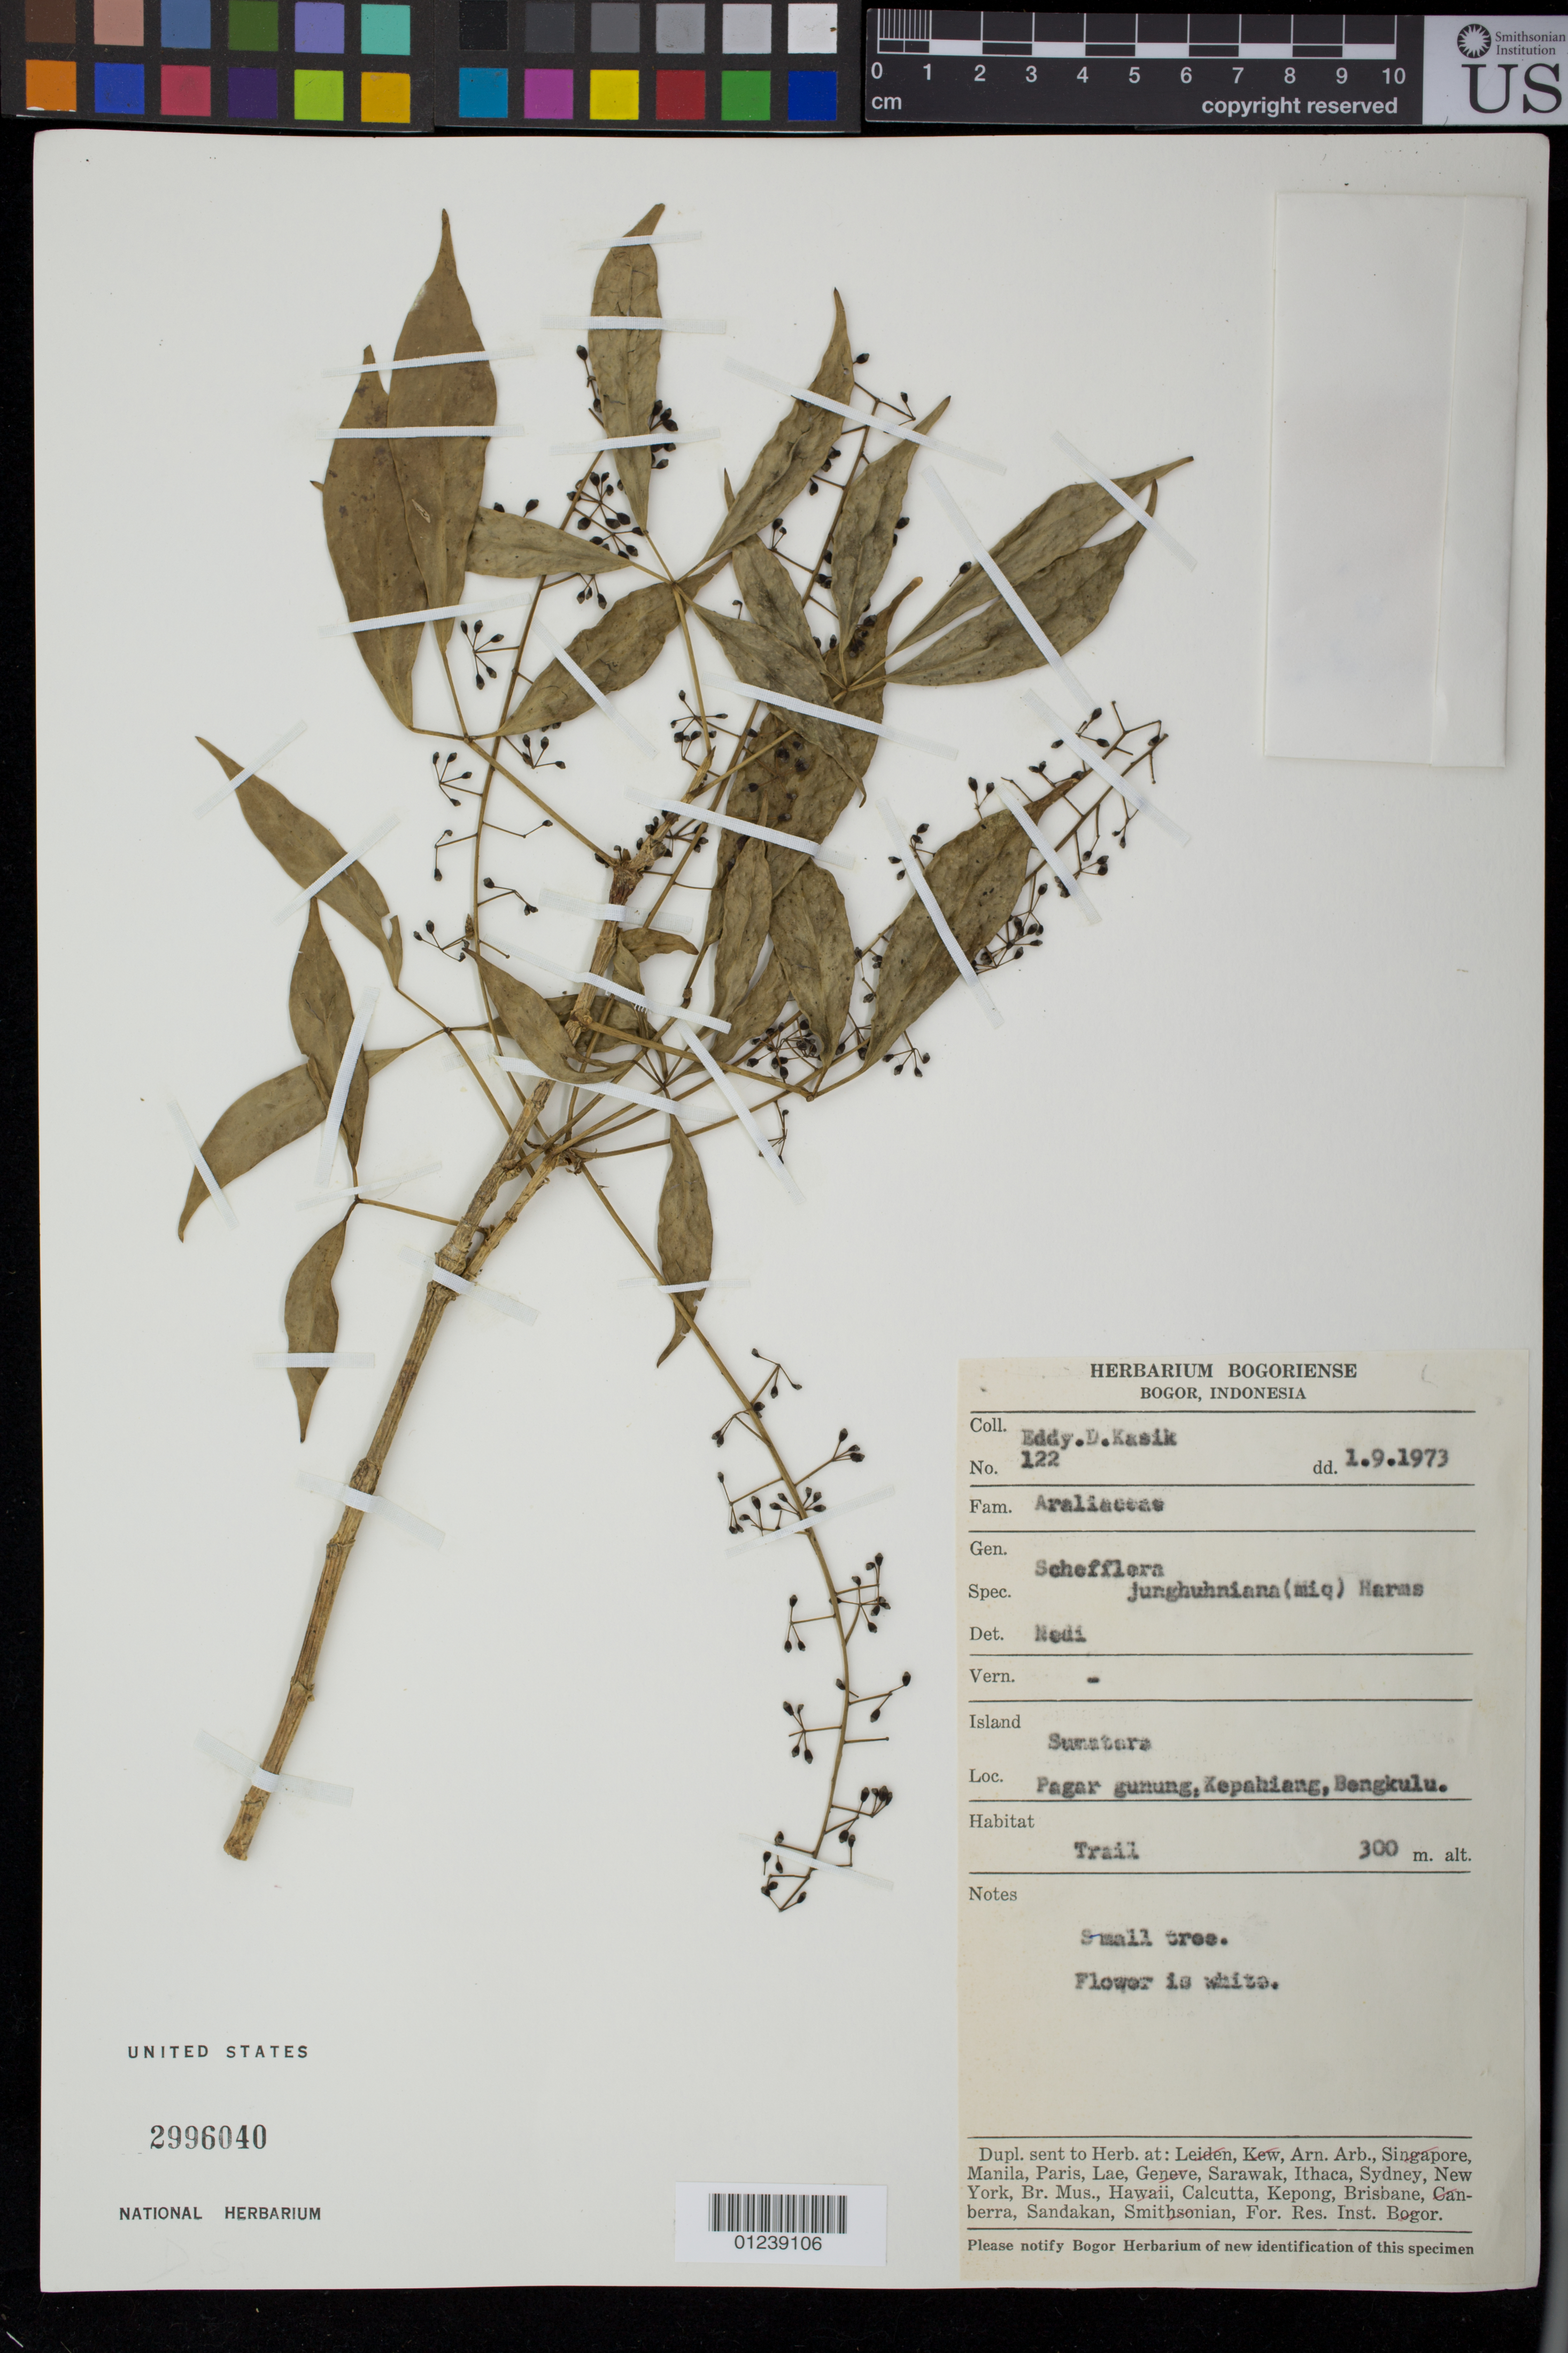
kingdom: Plantae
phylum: Tracheophyta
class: Magnoliopsida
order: Apiales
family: Araliaceae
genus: Heptapleurum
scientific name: Heptapleurum junghuhnianum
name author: (Miq.) Seem.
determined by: Wagner, W. L., (BOT), Smithsonian Institution - National Museum of Natural History (UNITED STATES)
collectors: E. Kasik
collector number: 122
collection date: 1973-09-01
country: Indonesia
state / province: Sumatra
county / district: Bengkulu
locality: Sumatara: Pagar gunung, Kepahiang.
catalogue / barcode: US 2996040